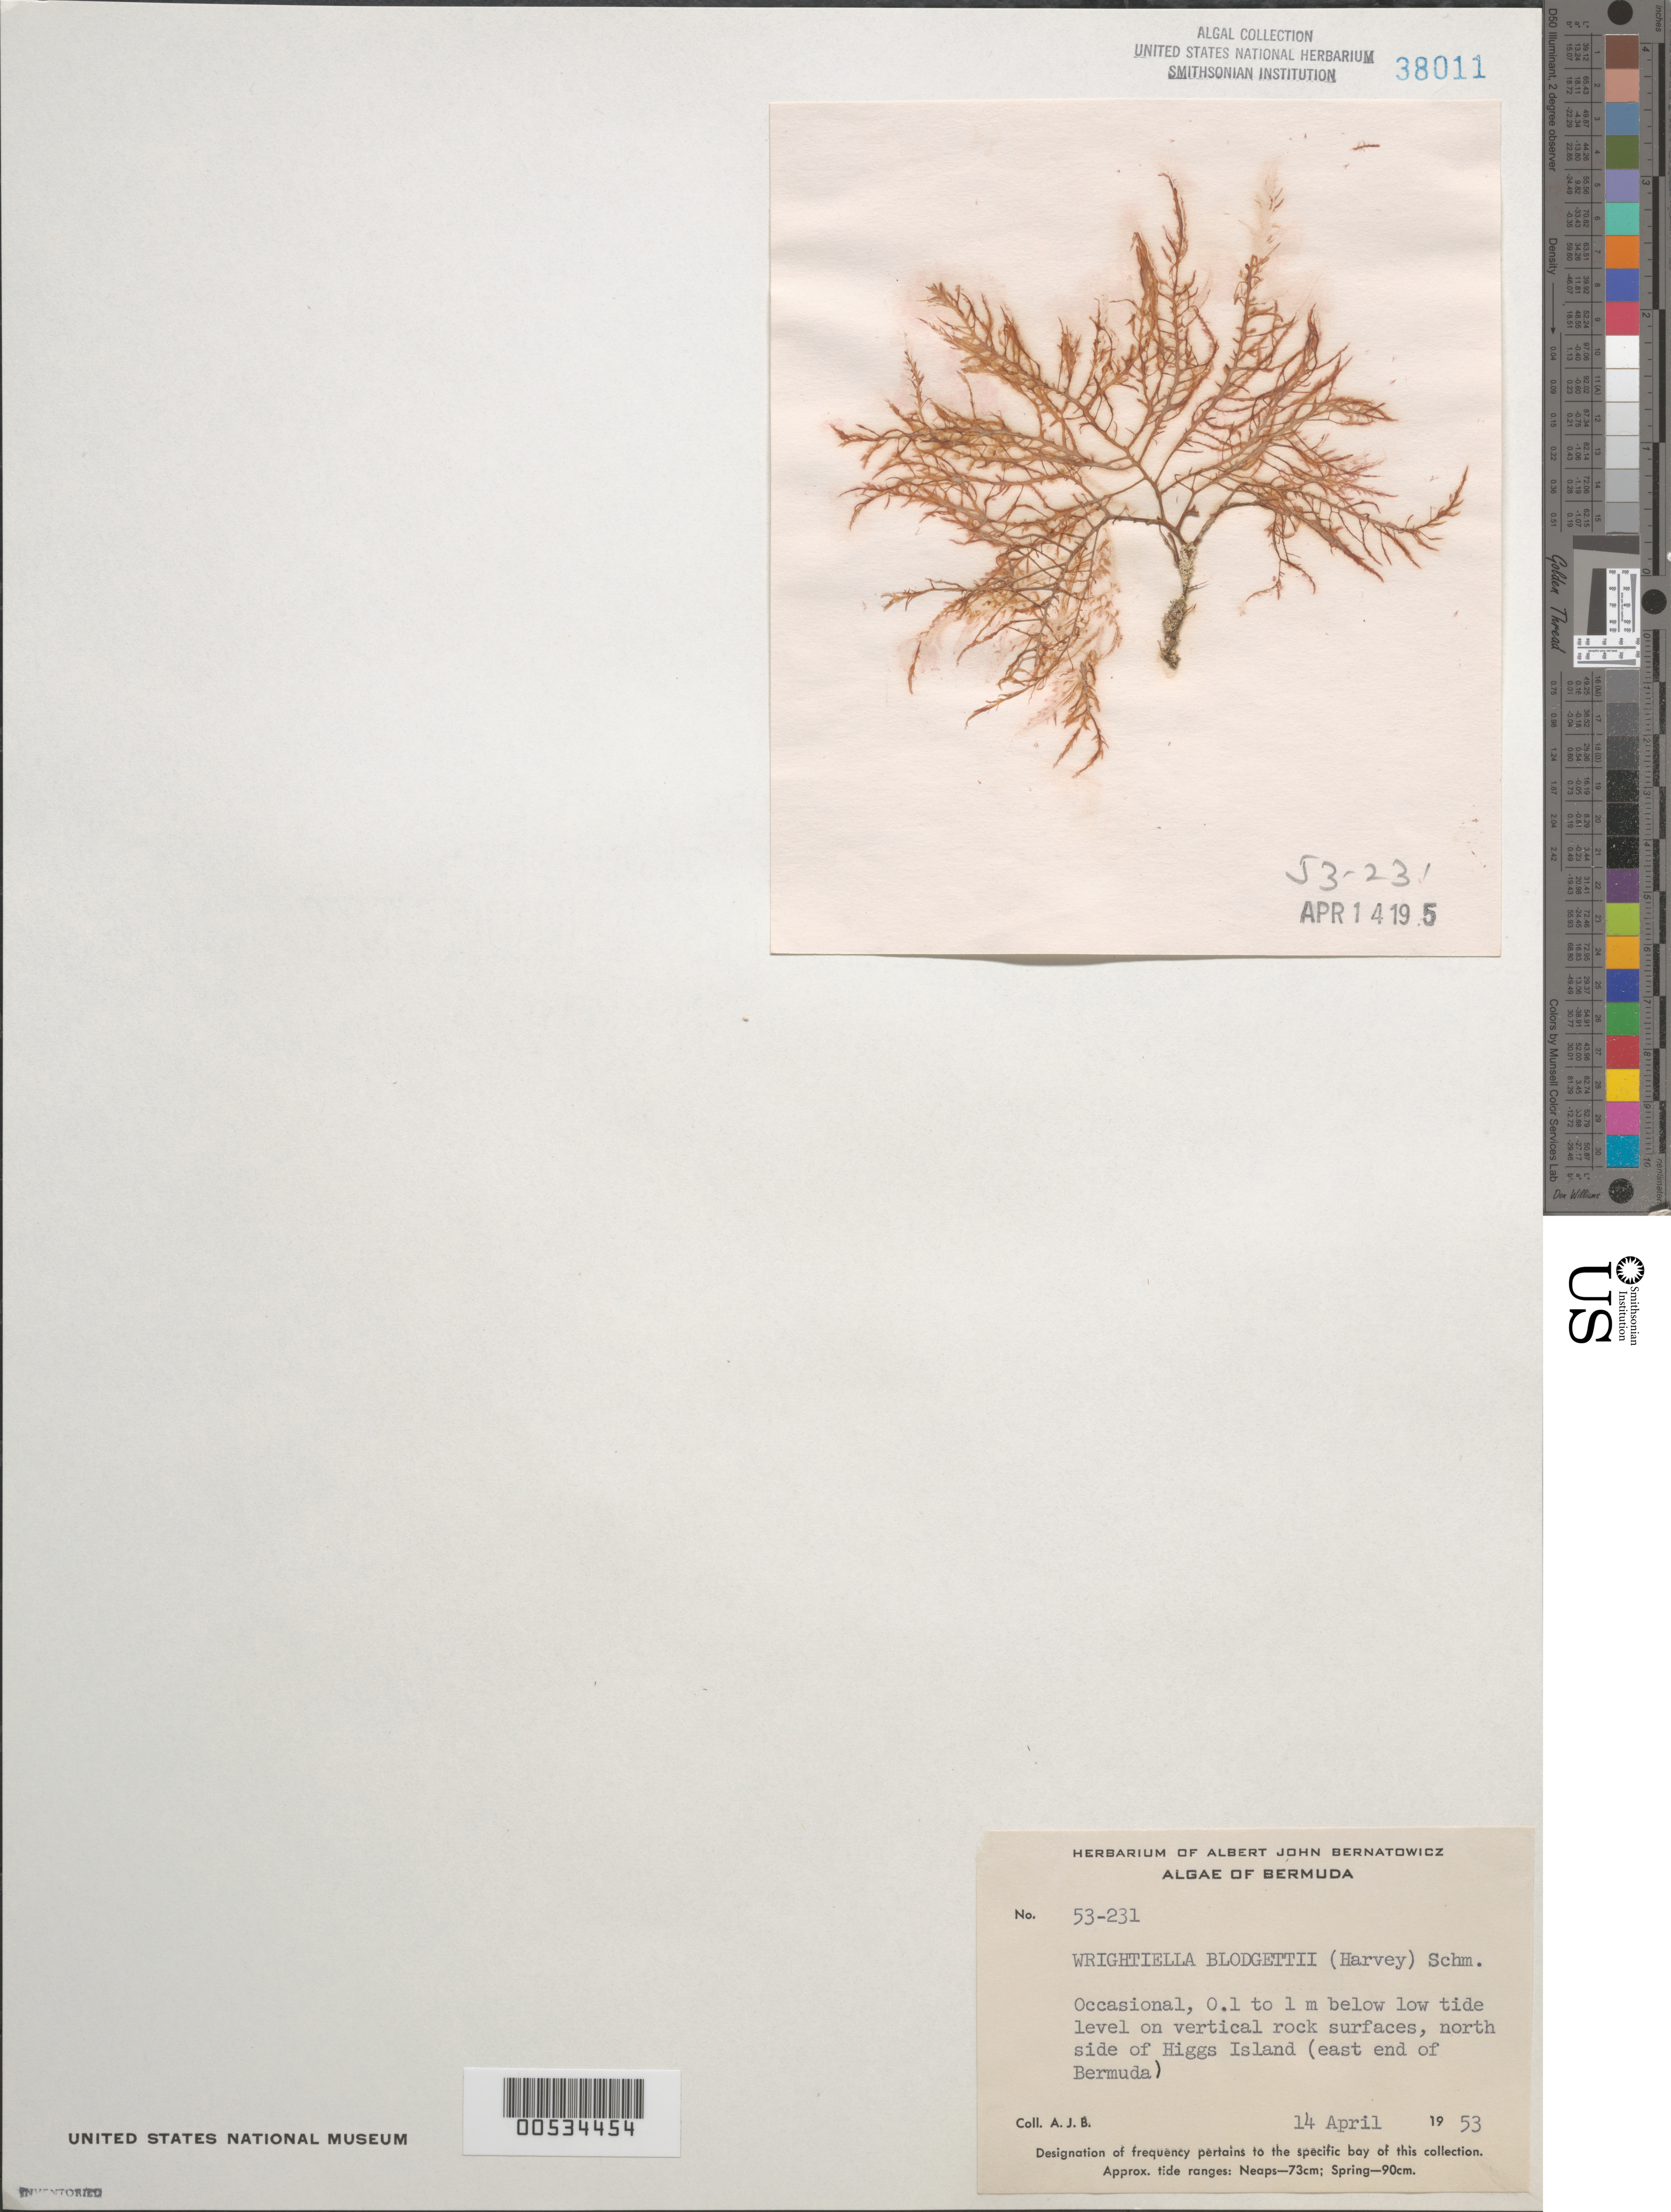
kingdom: Plantae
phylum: Rhodophyta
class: Florideophyceae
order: Ceramiales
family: Rhodomelaceae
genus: Wrightiella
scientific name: Wrightiella blodgettii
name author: (Harv.) F. Schmitz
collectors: A. Bernatowicz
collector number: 53-231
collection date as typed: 14 Apr 1953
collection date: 1953-04-14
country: Bermuda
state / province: Saint George's (parish)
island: St. David's Island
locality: North Higgs Island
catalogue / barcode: US 38011